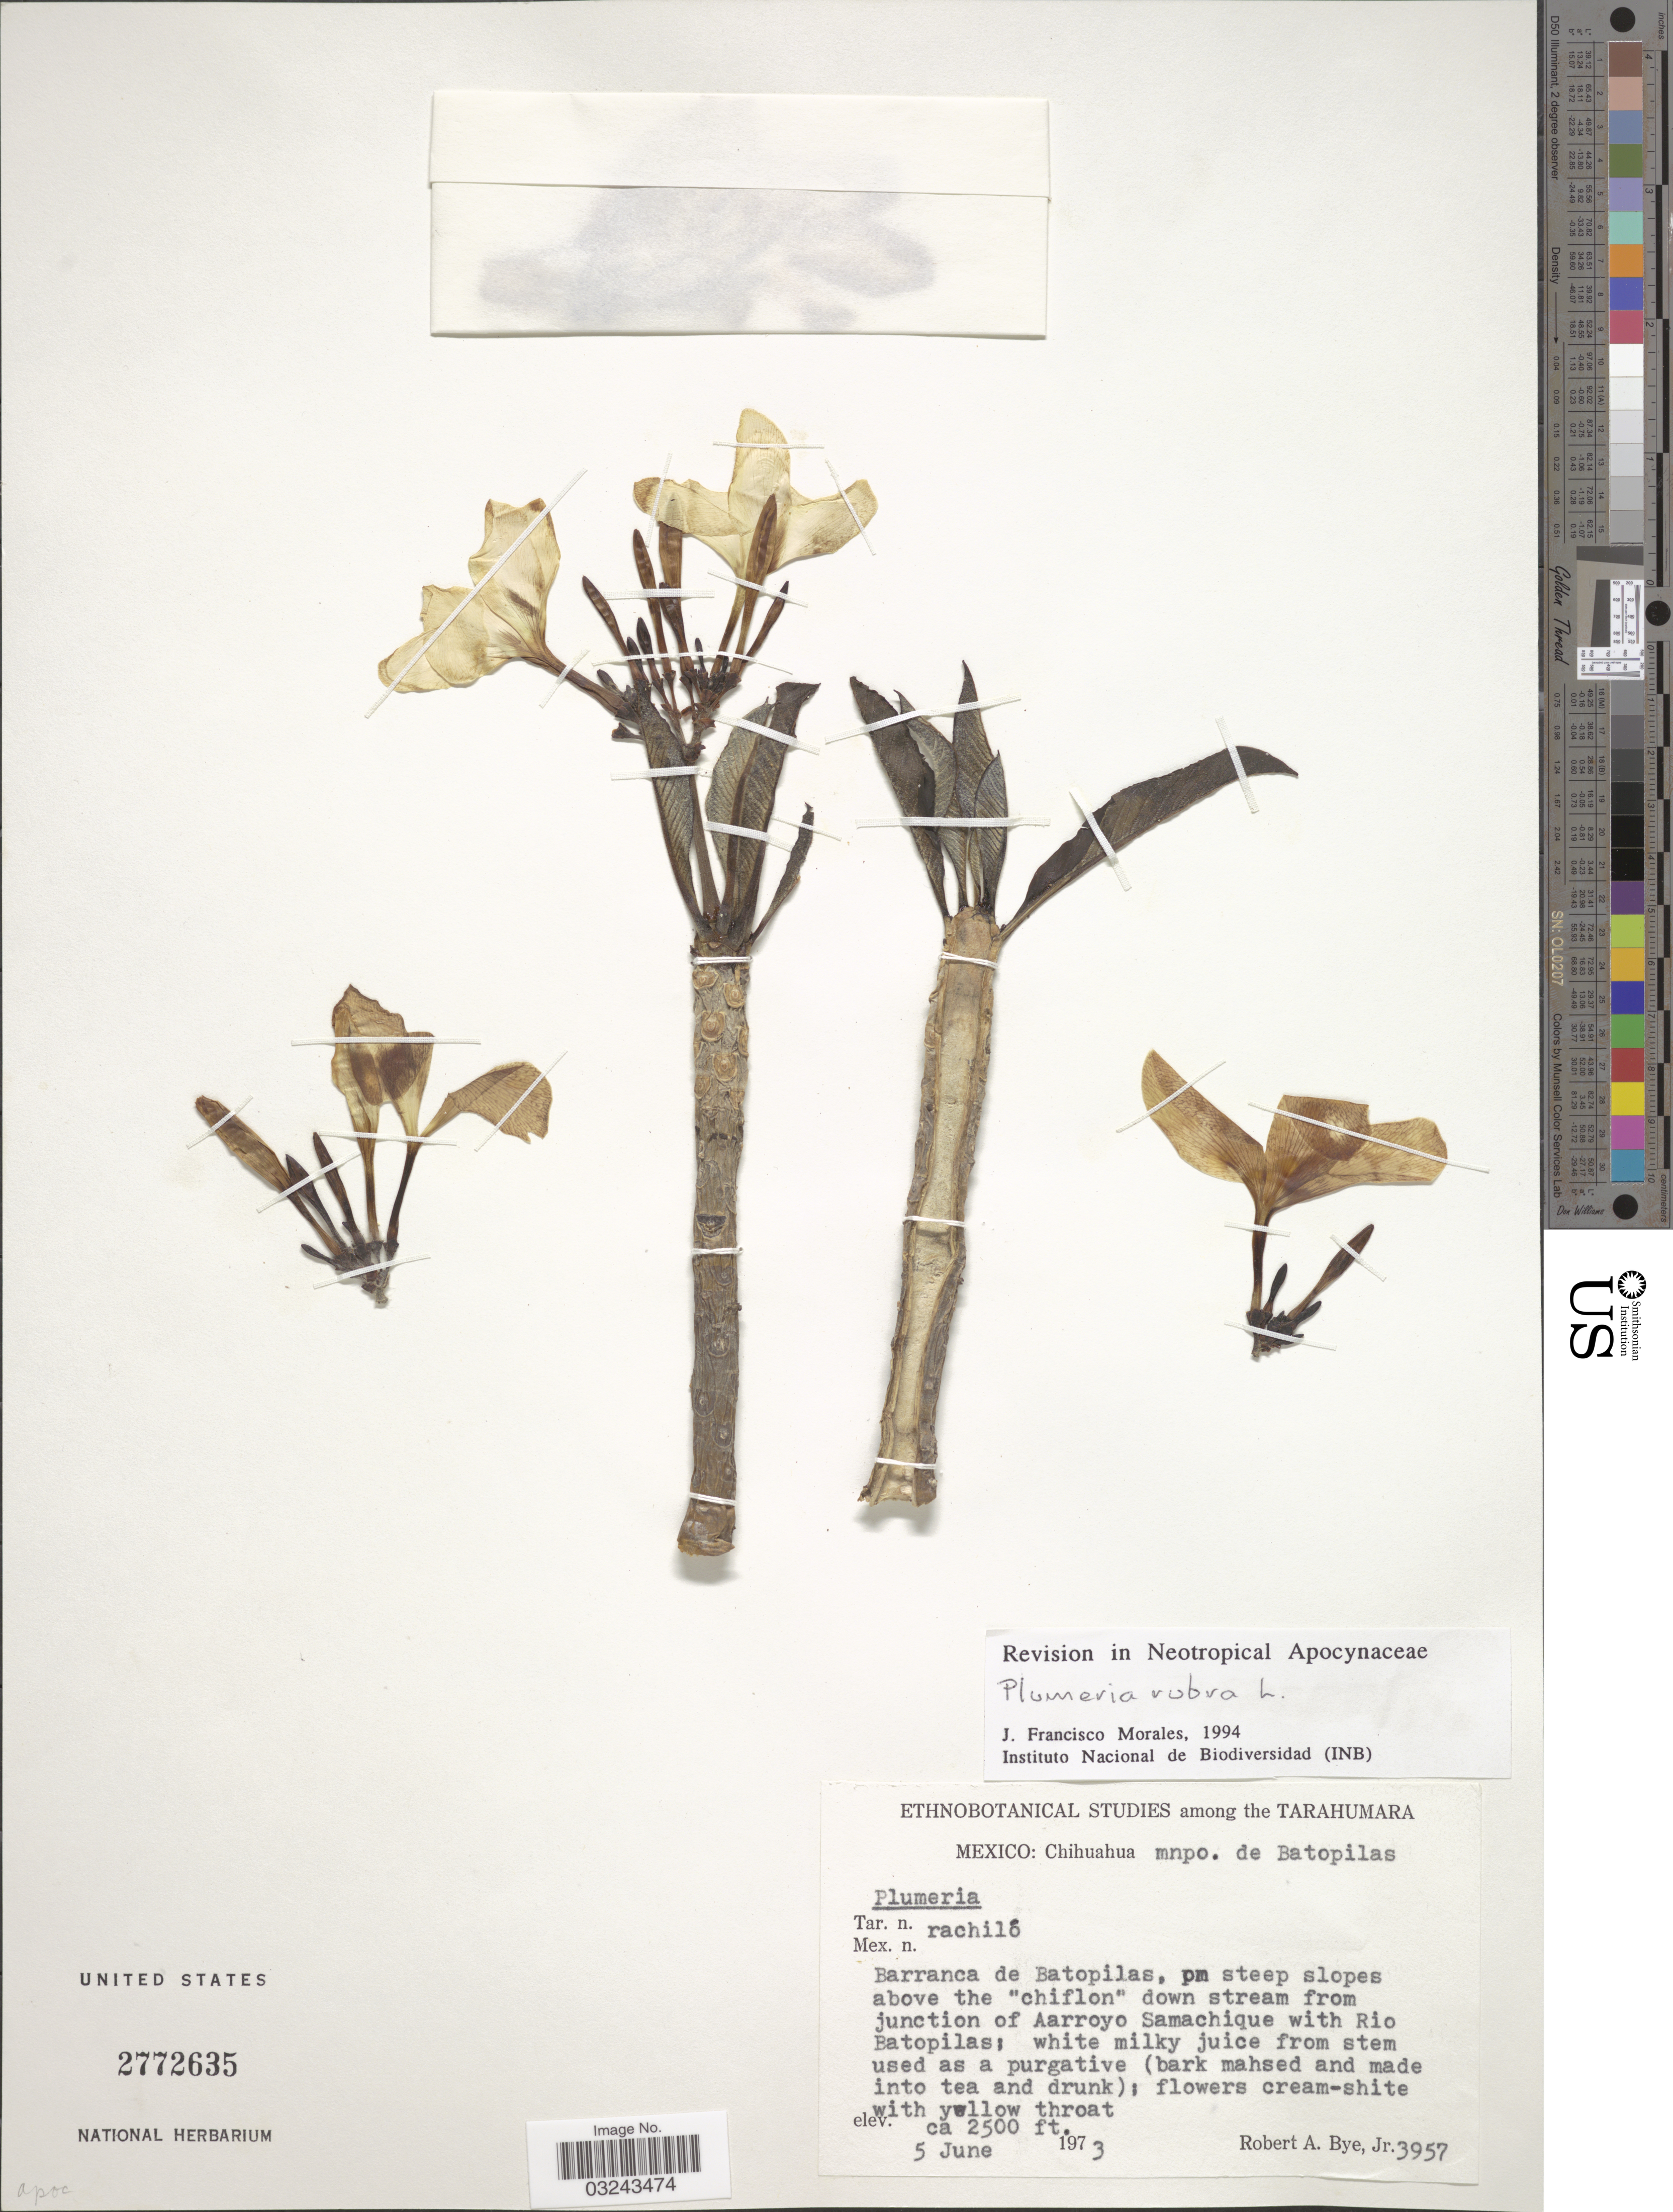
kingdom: Plantae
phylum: Tracheophyta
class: Magnoliopsida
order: Gentianales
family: Apocynaceae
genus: Plumeria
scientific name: Plumeria rubra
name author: L.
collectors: R. A. Bye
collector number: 3957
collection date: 1973-06-05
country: Mexico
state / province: Chihuahua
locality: Chihuahua, mnpo. de Batopilas, Barranca de Batopilas, on steep slopes above the "chiflon" down stream from junction of Aarroyo Samachique with Rio Batopilas.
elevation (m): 762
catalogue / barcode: US 2772635